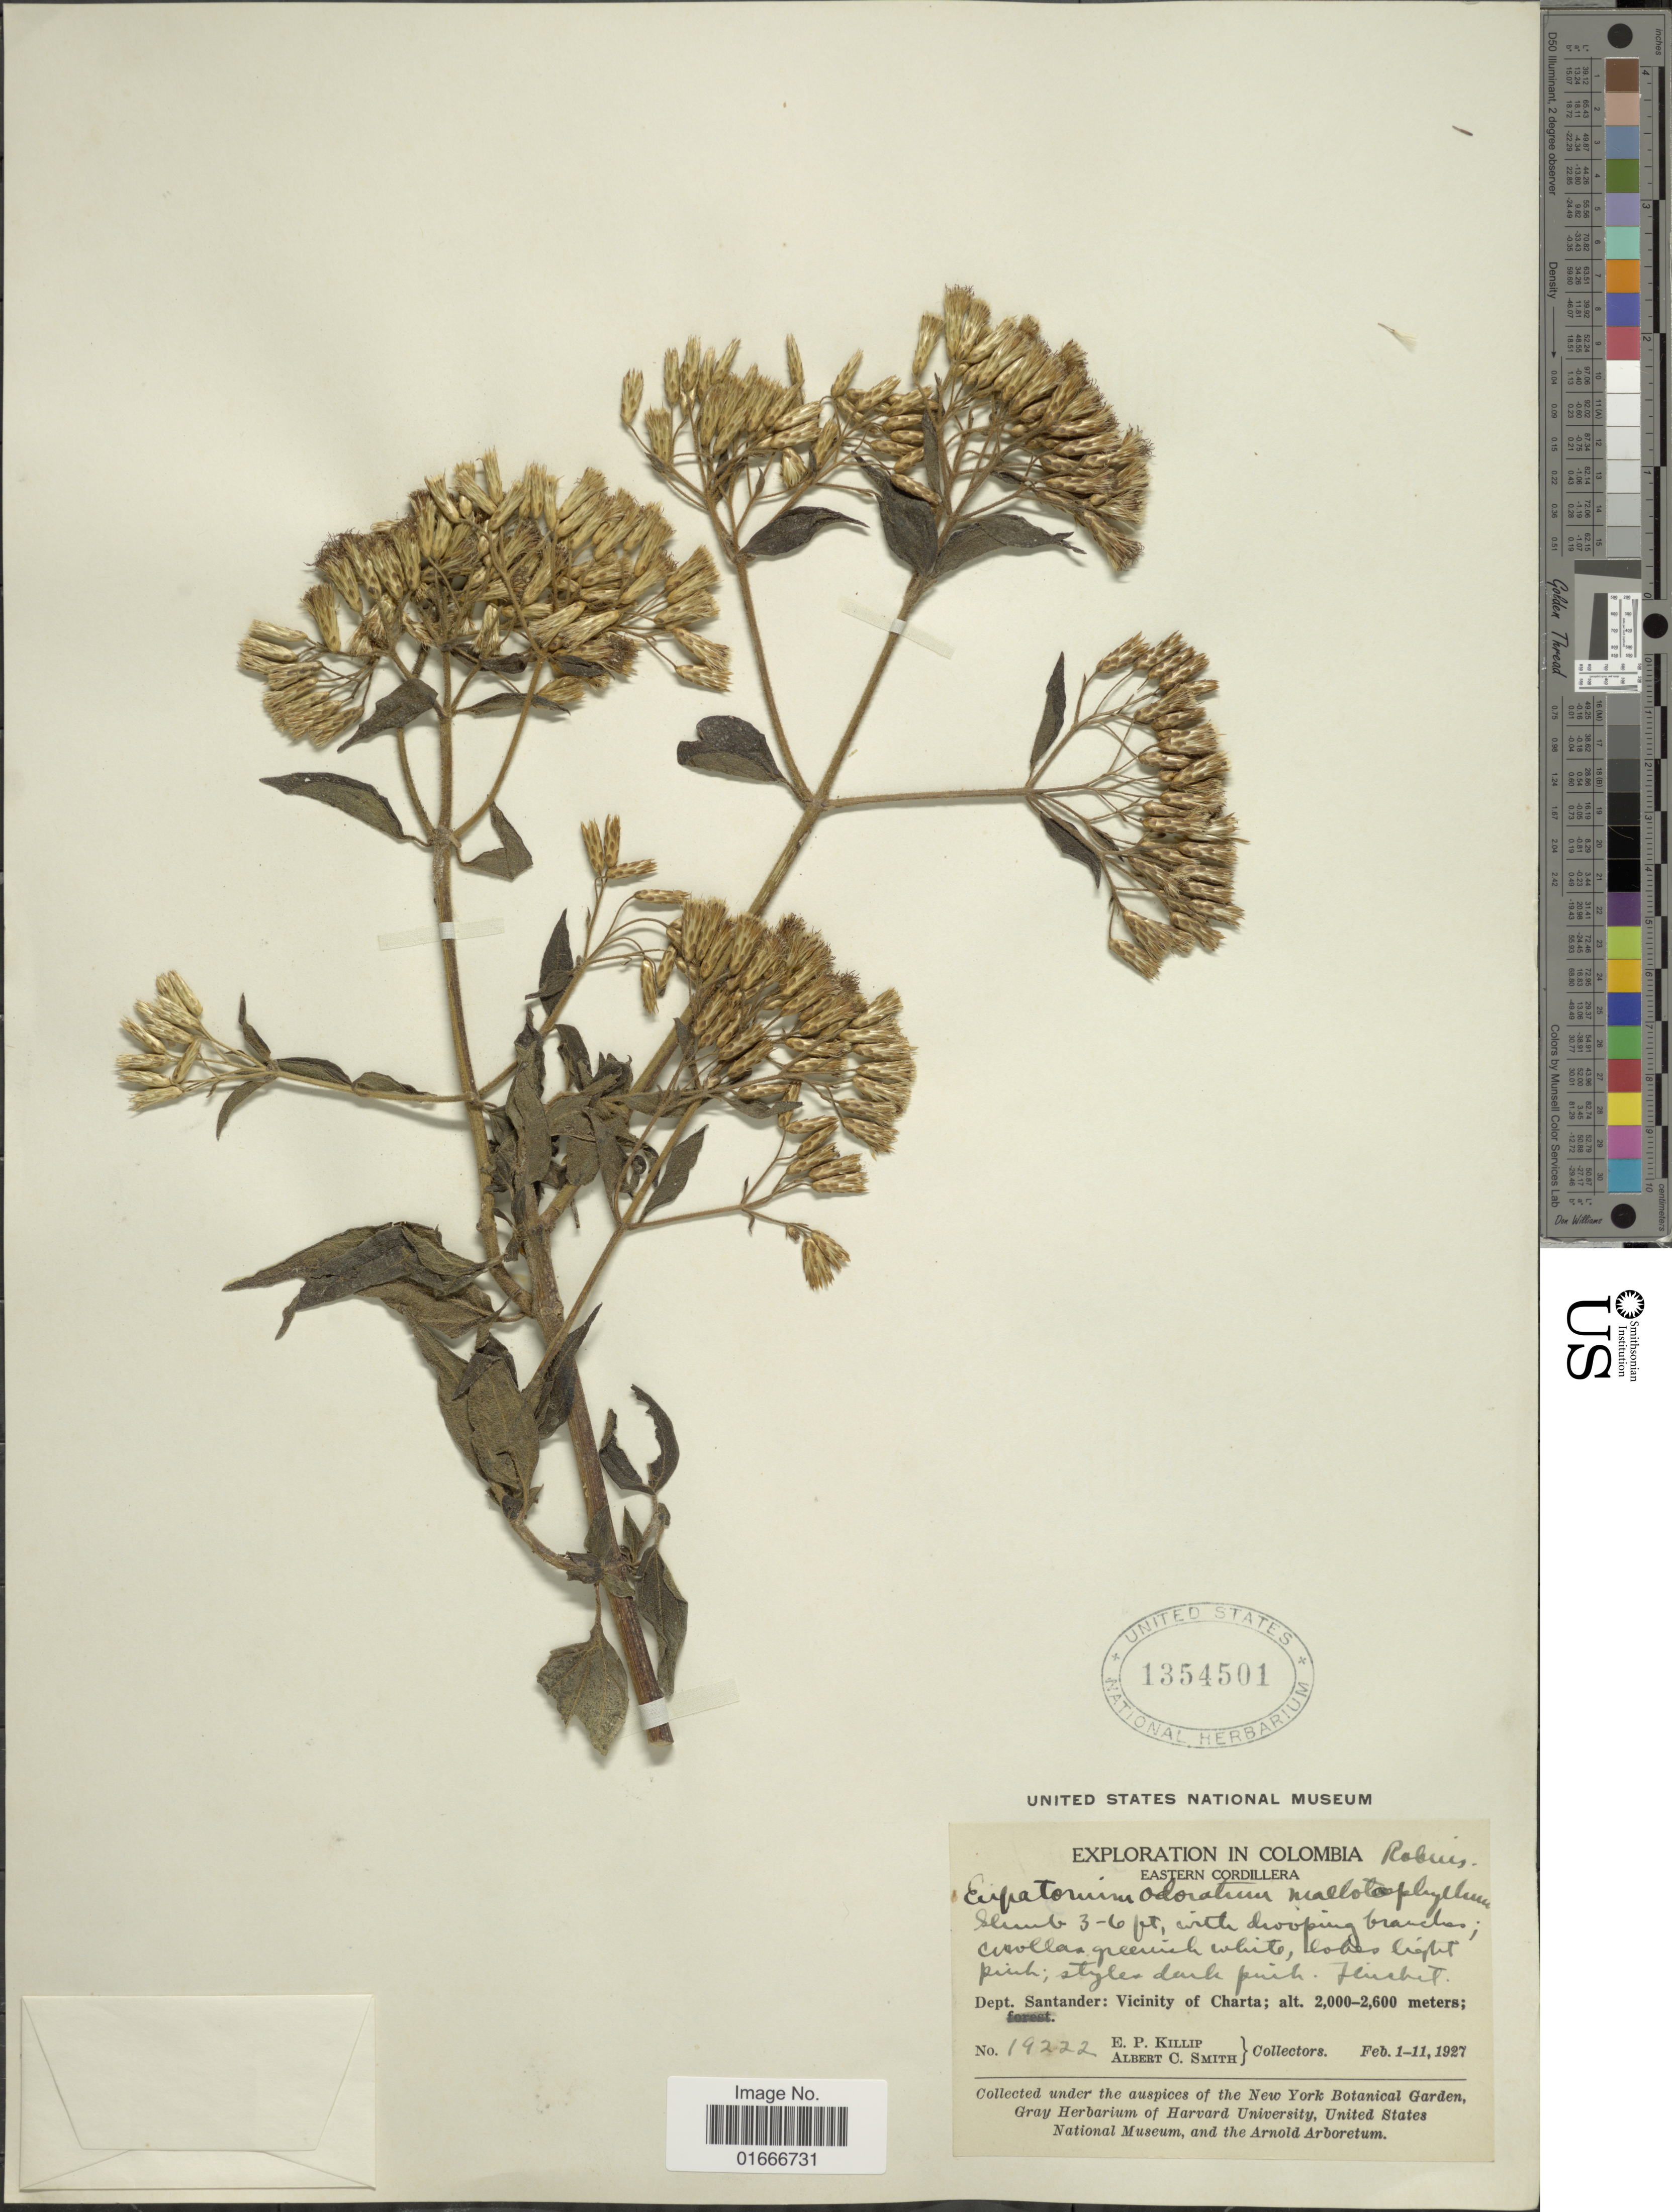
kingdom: Plantae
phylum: Tracheophyta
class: Magnoliopsida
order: Asterales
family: Asteraceae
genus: Chromolaena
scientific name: Chromolaena odorata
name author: (L.) R.M. King & H. Rob.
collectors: E. P. Killip & A. C. Smith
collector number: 19222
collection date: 1927-02-01/1927-02-11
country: Colombia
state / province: Santander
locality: Eastern Cordillera, Vicinity of Charta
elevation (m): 2000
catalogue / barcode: US 1354501